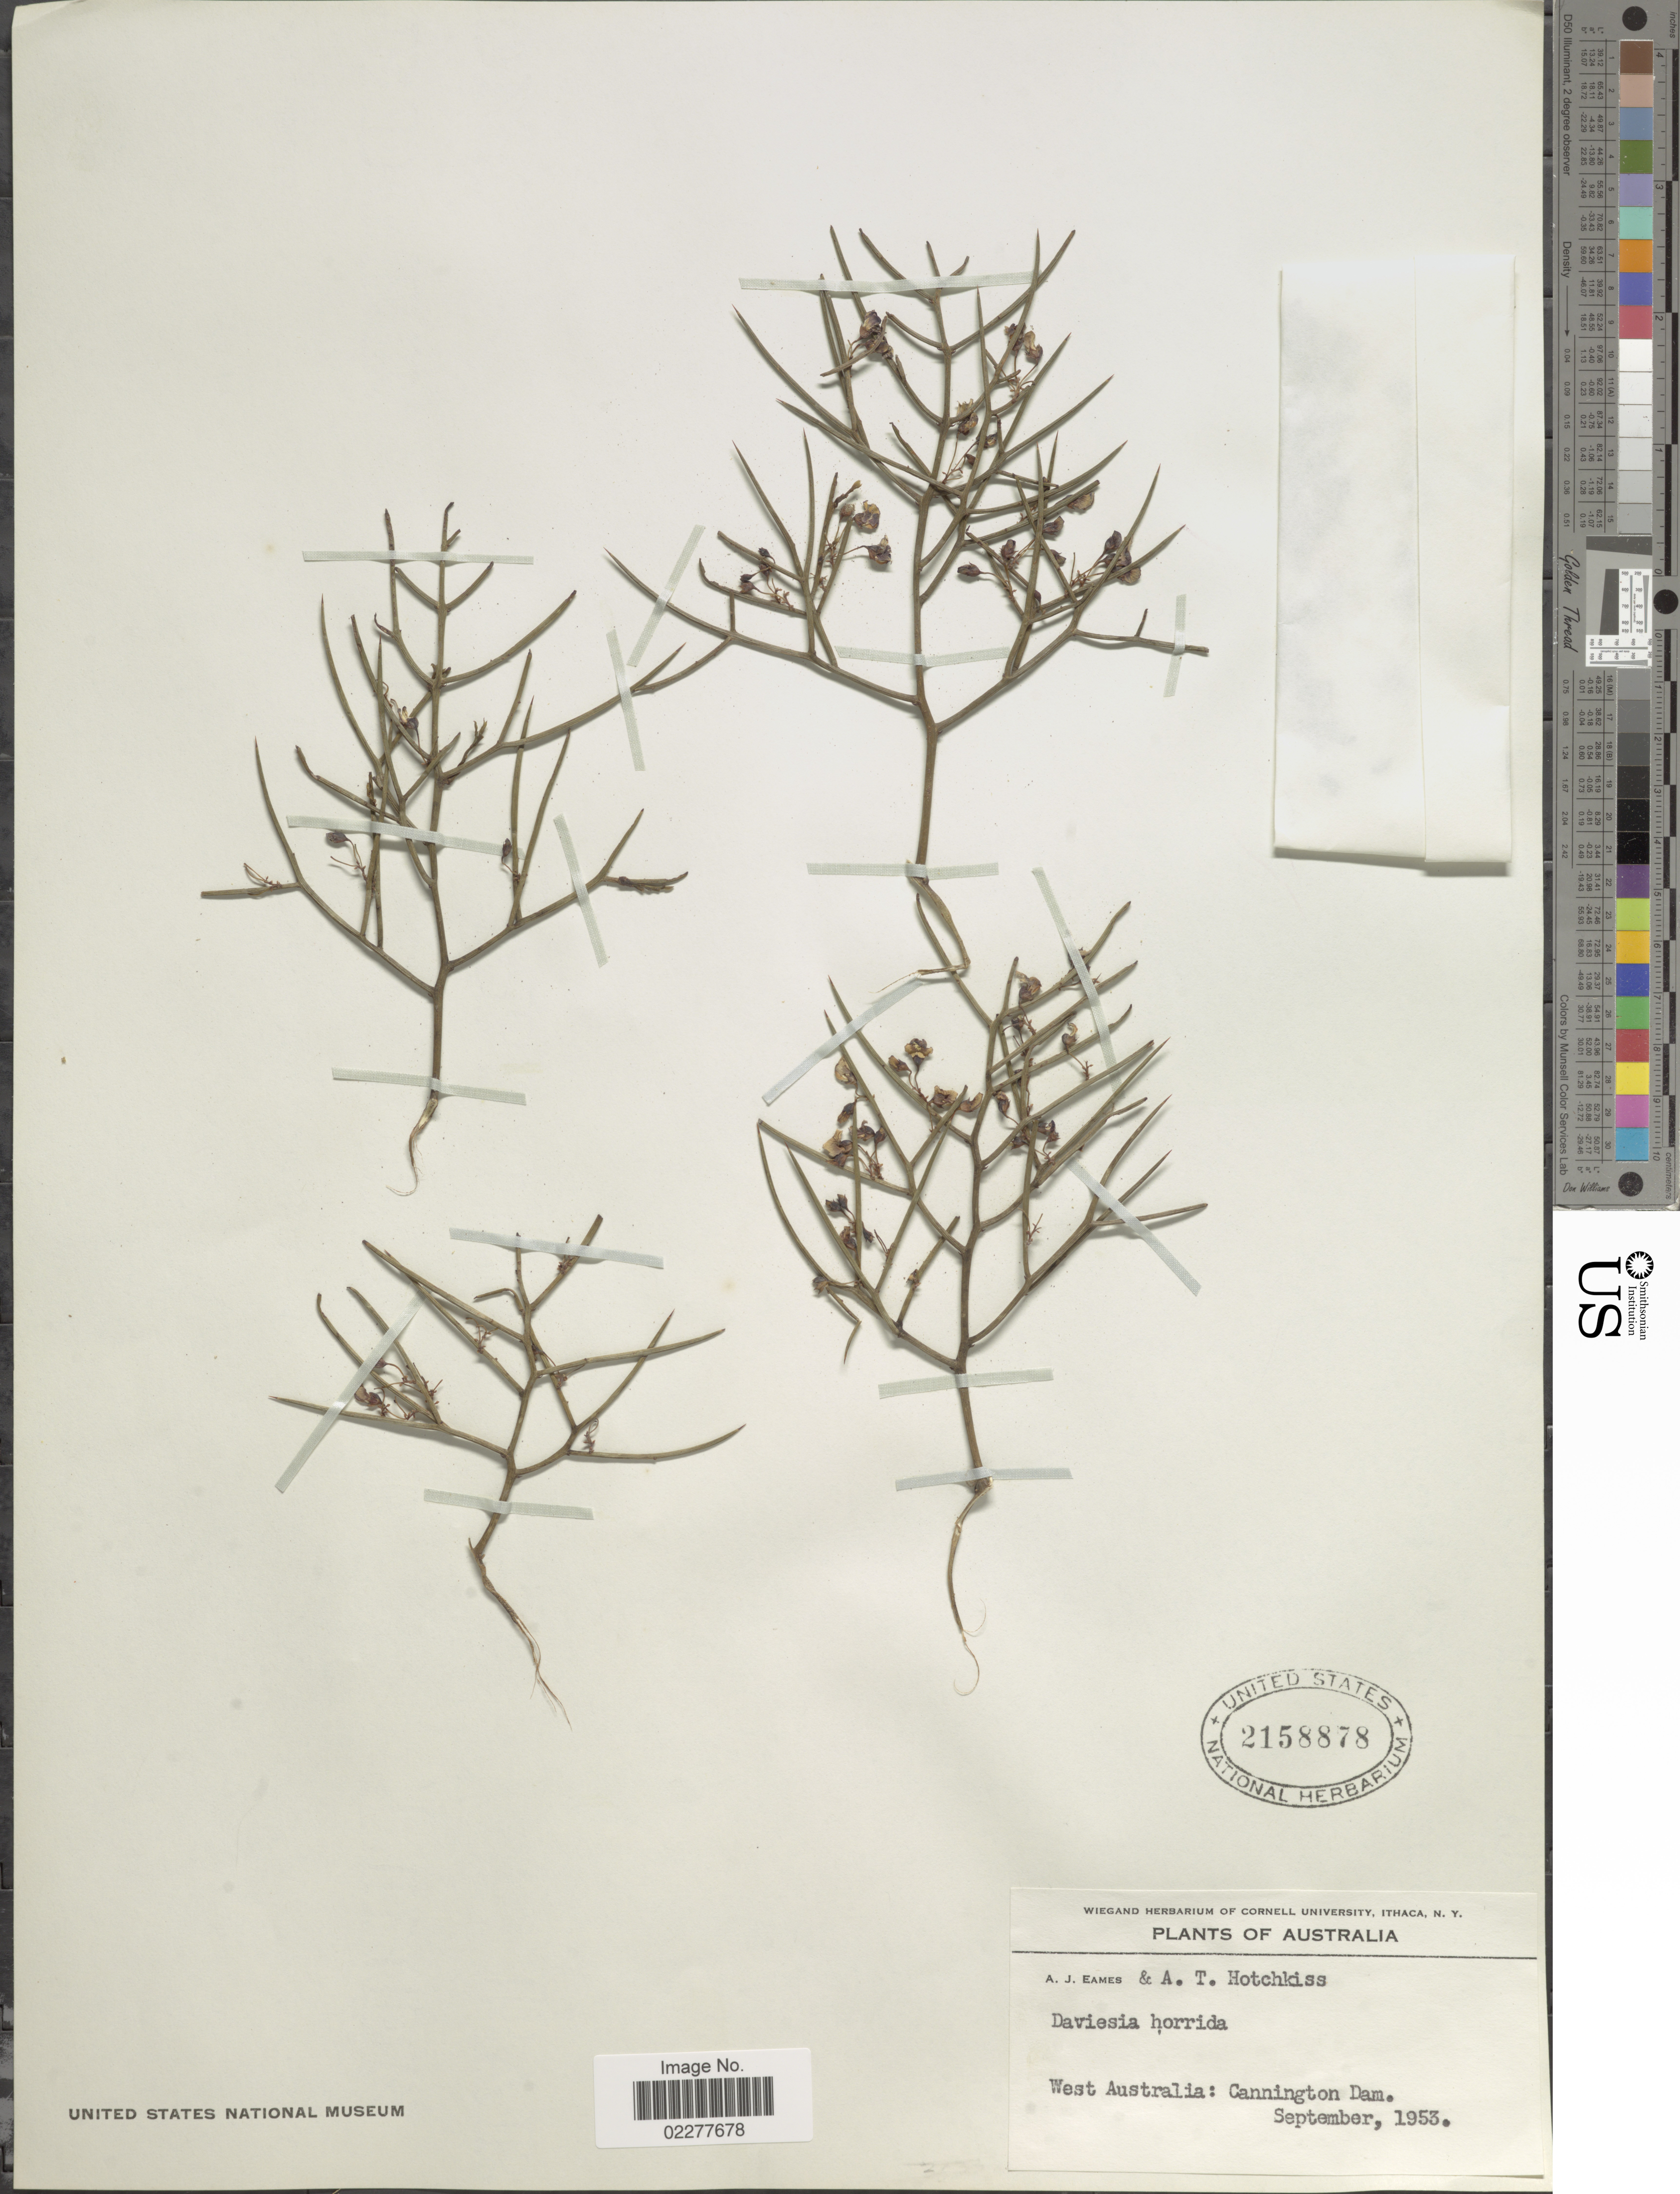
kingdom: Plantae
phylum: Tracheophyta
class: Magnoliopsida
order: Fabales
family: Fabaceae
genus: Daviesia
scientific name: Daviesia horrida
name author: Meisn.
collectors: A. J. Eames & A. Hotchkiss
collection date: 1953-09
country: Australia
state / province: Western Australia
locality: West Autralia: Cannington Dam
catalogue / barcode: US 2158878